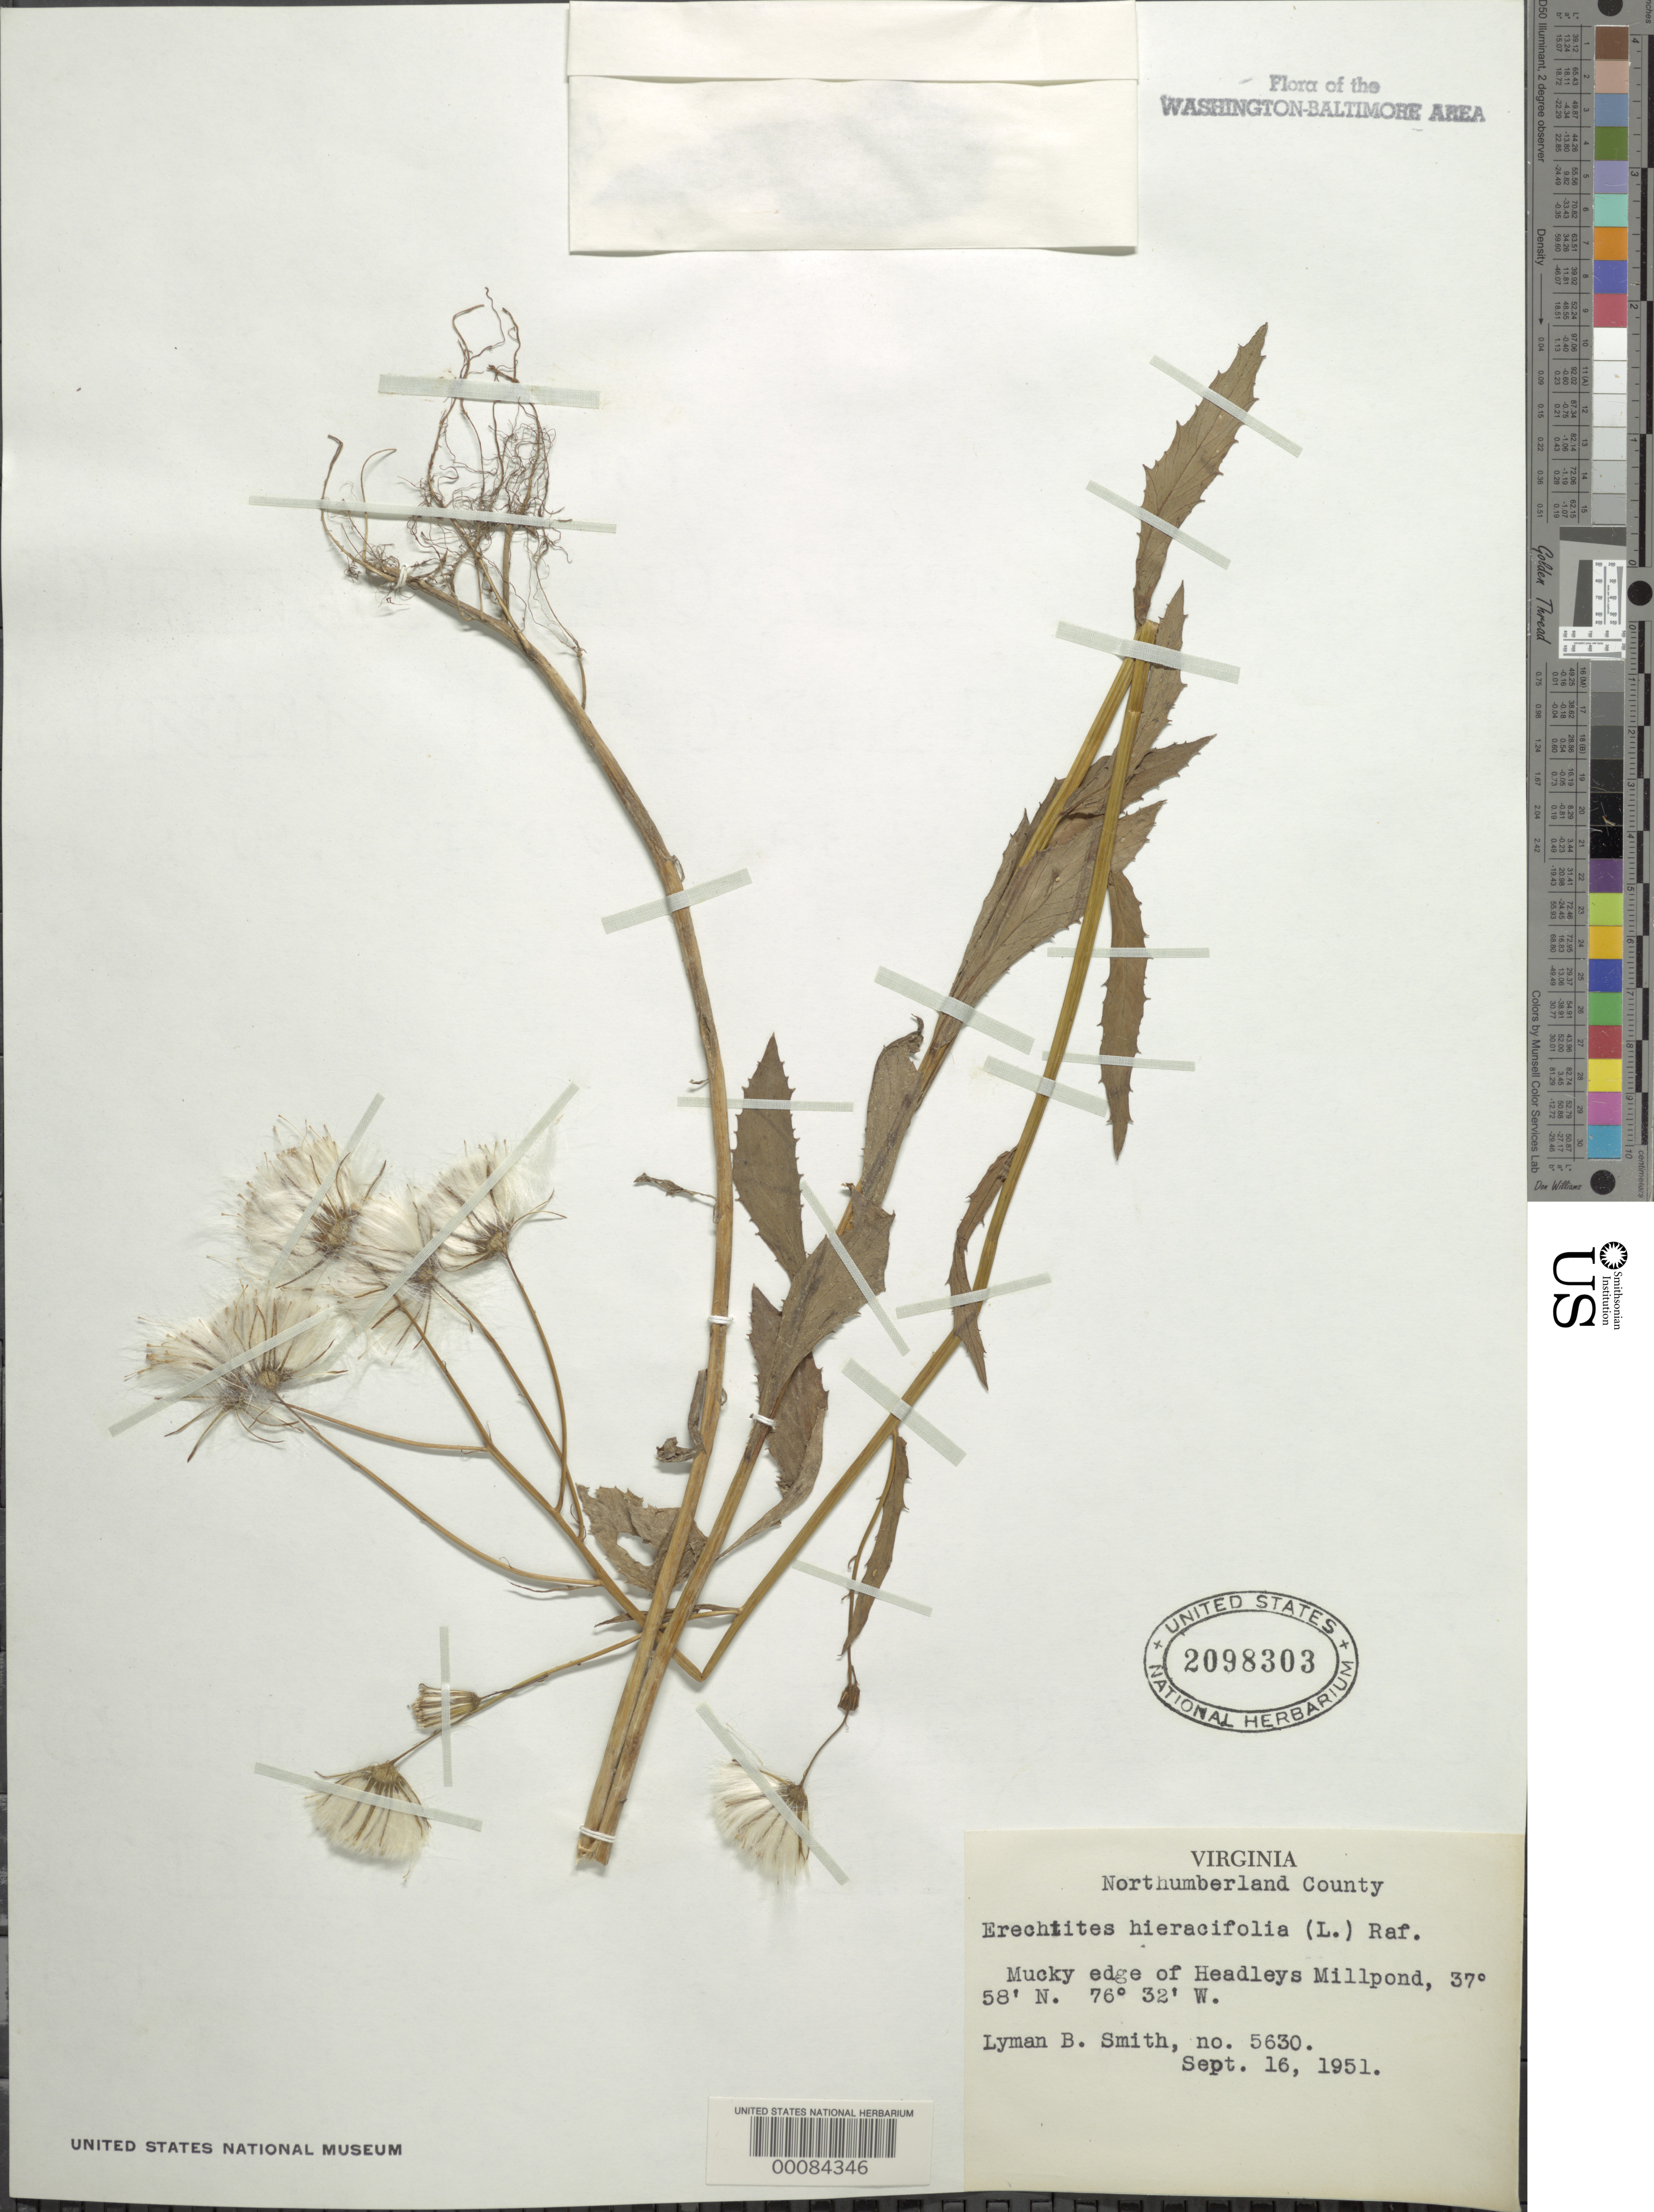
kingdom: Plantae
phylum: Tracheophyta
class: Magnoliopsida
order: Asterales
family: Asteraceae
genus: Erechtites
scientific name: Erechtites hieraciifolius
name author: (L.) Raf. ex DC.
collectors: L. Smith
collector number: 5630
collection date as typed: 16 Sep 1951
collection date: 1951-09-16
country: United States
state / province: Virginia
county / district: Northumberland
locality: Headleys Millpond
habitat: Mucky edge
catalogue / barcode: US 2098303